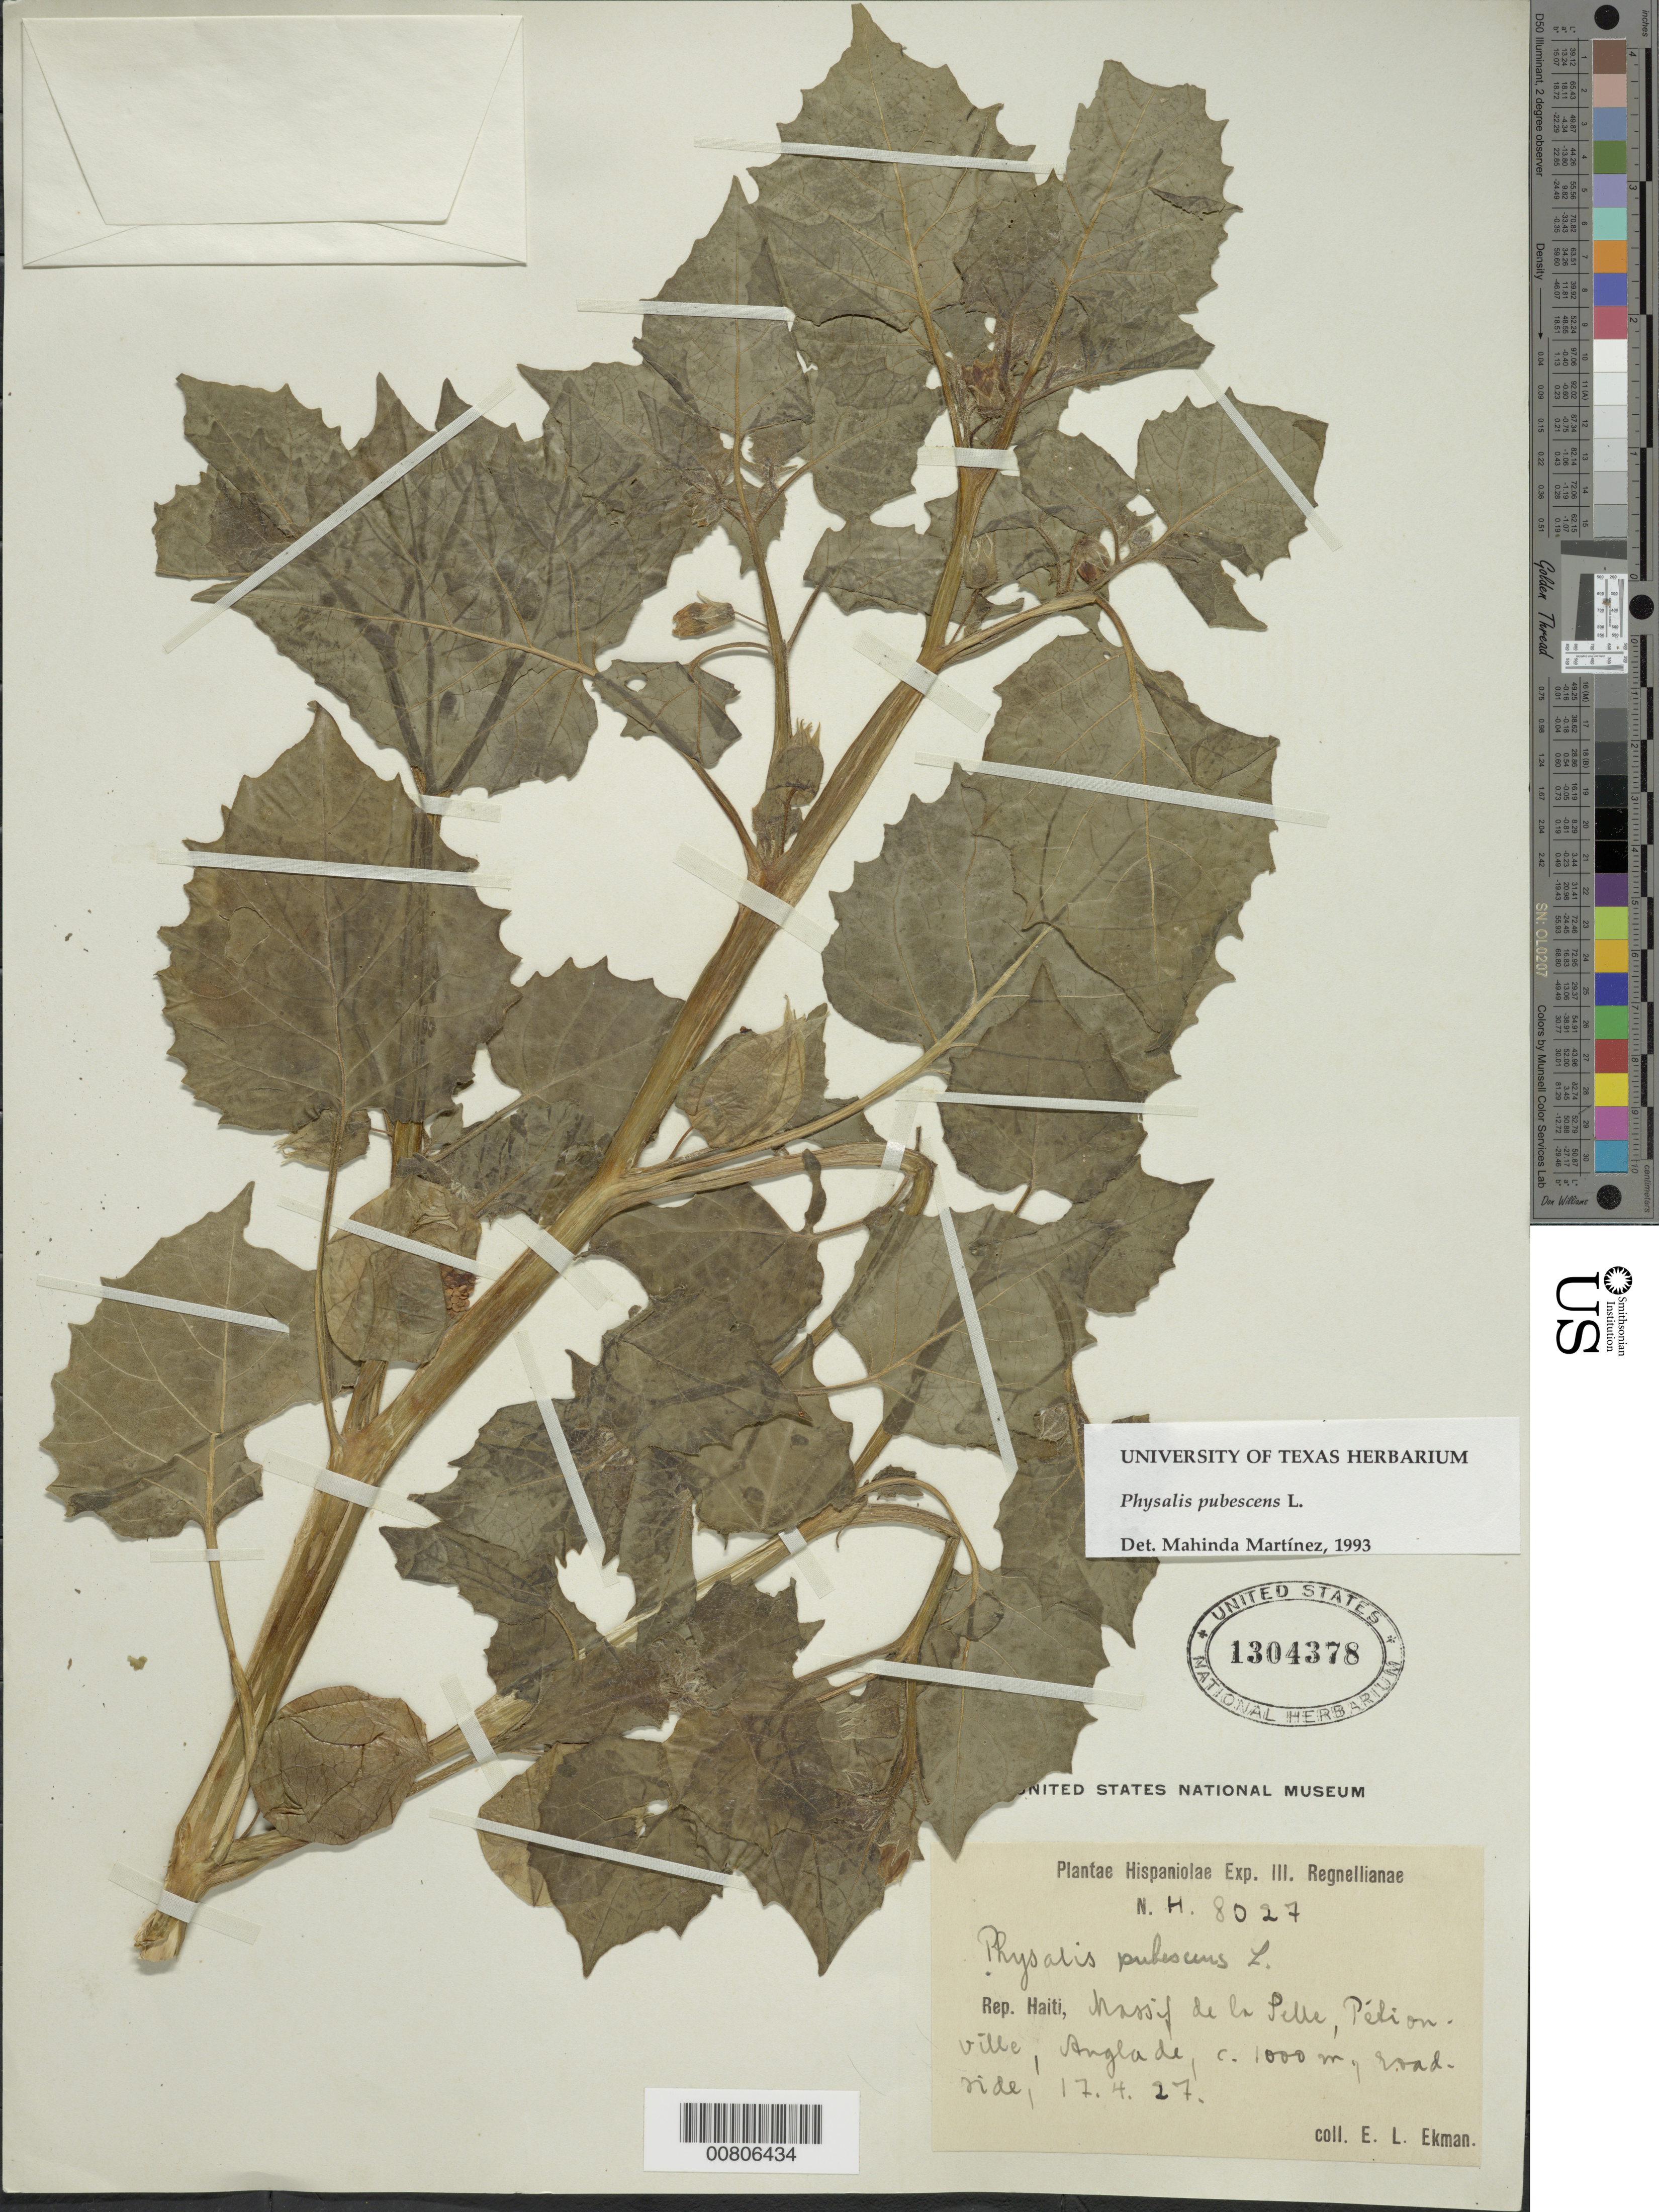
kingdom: Plantae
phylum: Tracheophyta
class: Magnoliopsida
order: Solanales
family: Solanaceae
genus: Physalis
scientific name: Physalis pubescens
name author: L.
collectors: E. L. Ekman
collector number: H 8027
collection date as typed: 17 Apr 1927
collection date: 1927-04-17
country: Haiti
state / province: Ouest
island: Hispaniola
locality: Massif de la Selle, Pétionville, Anglade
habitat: Roadside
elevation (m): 1000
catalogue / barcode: US 1304378